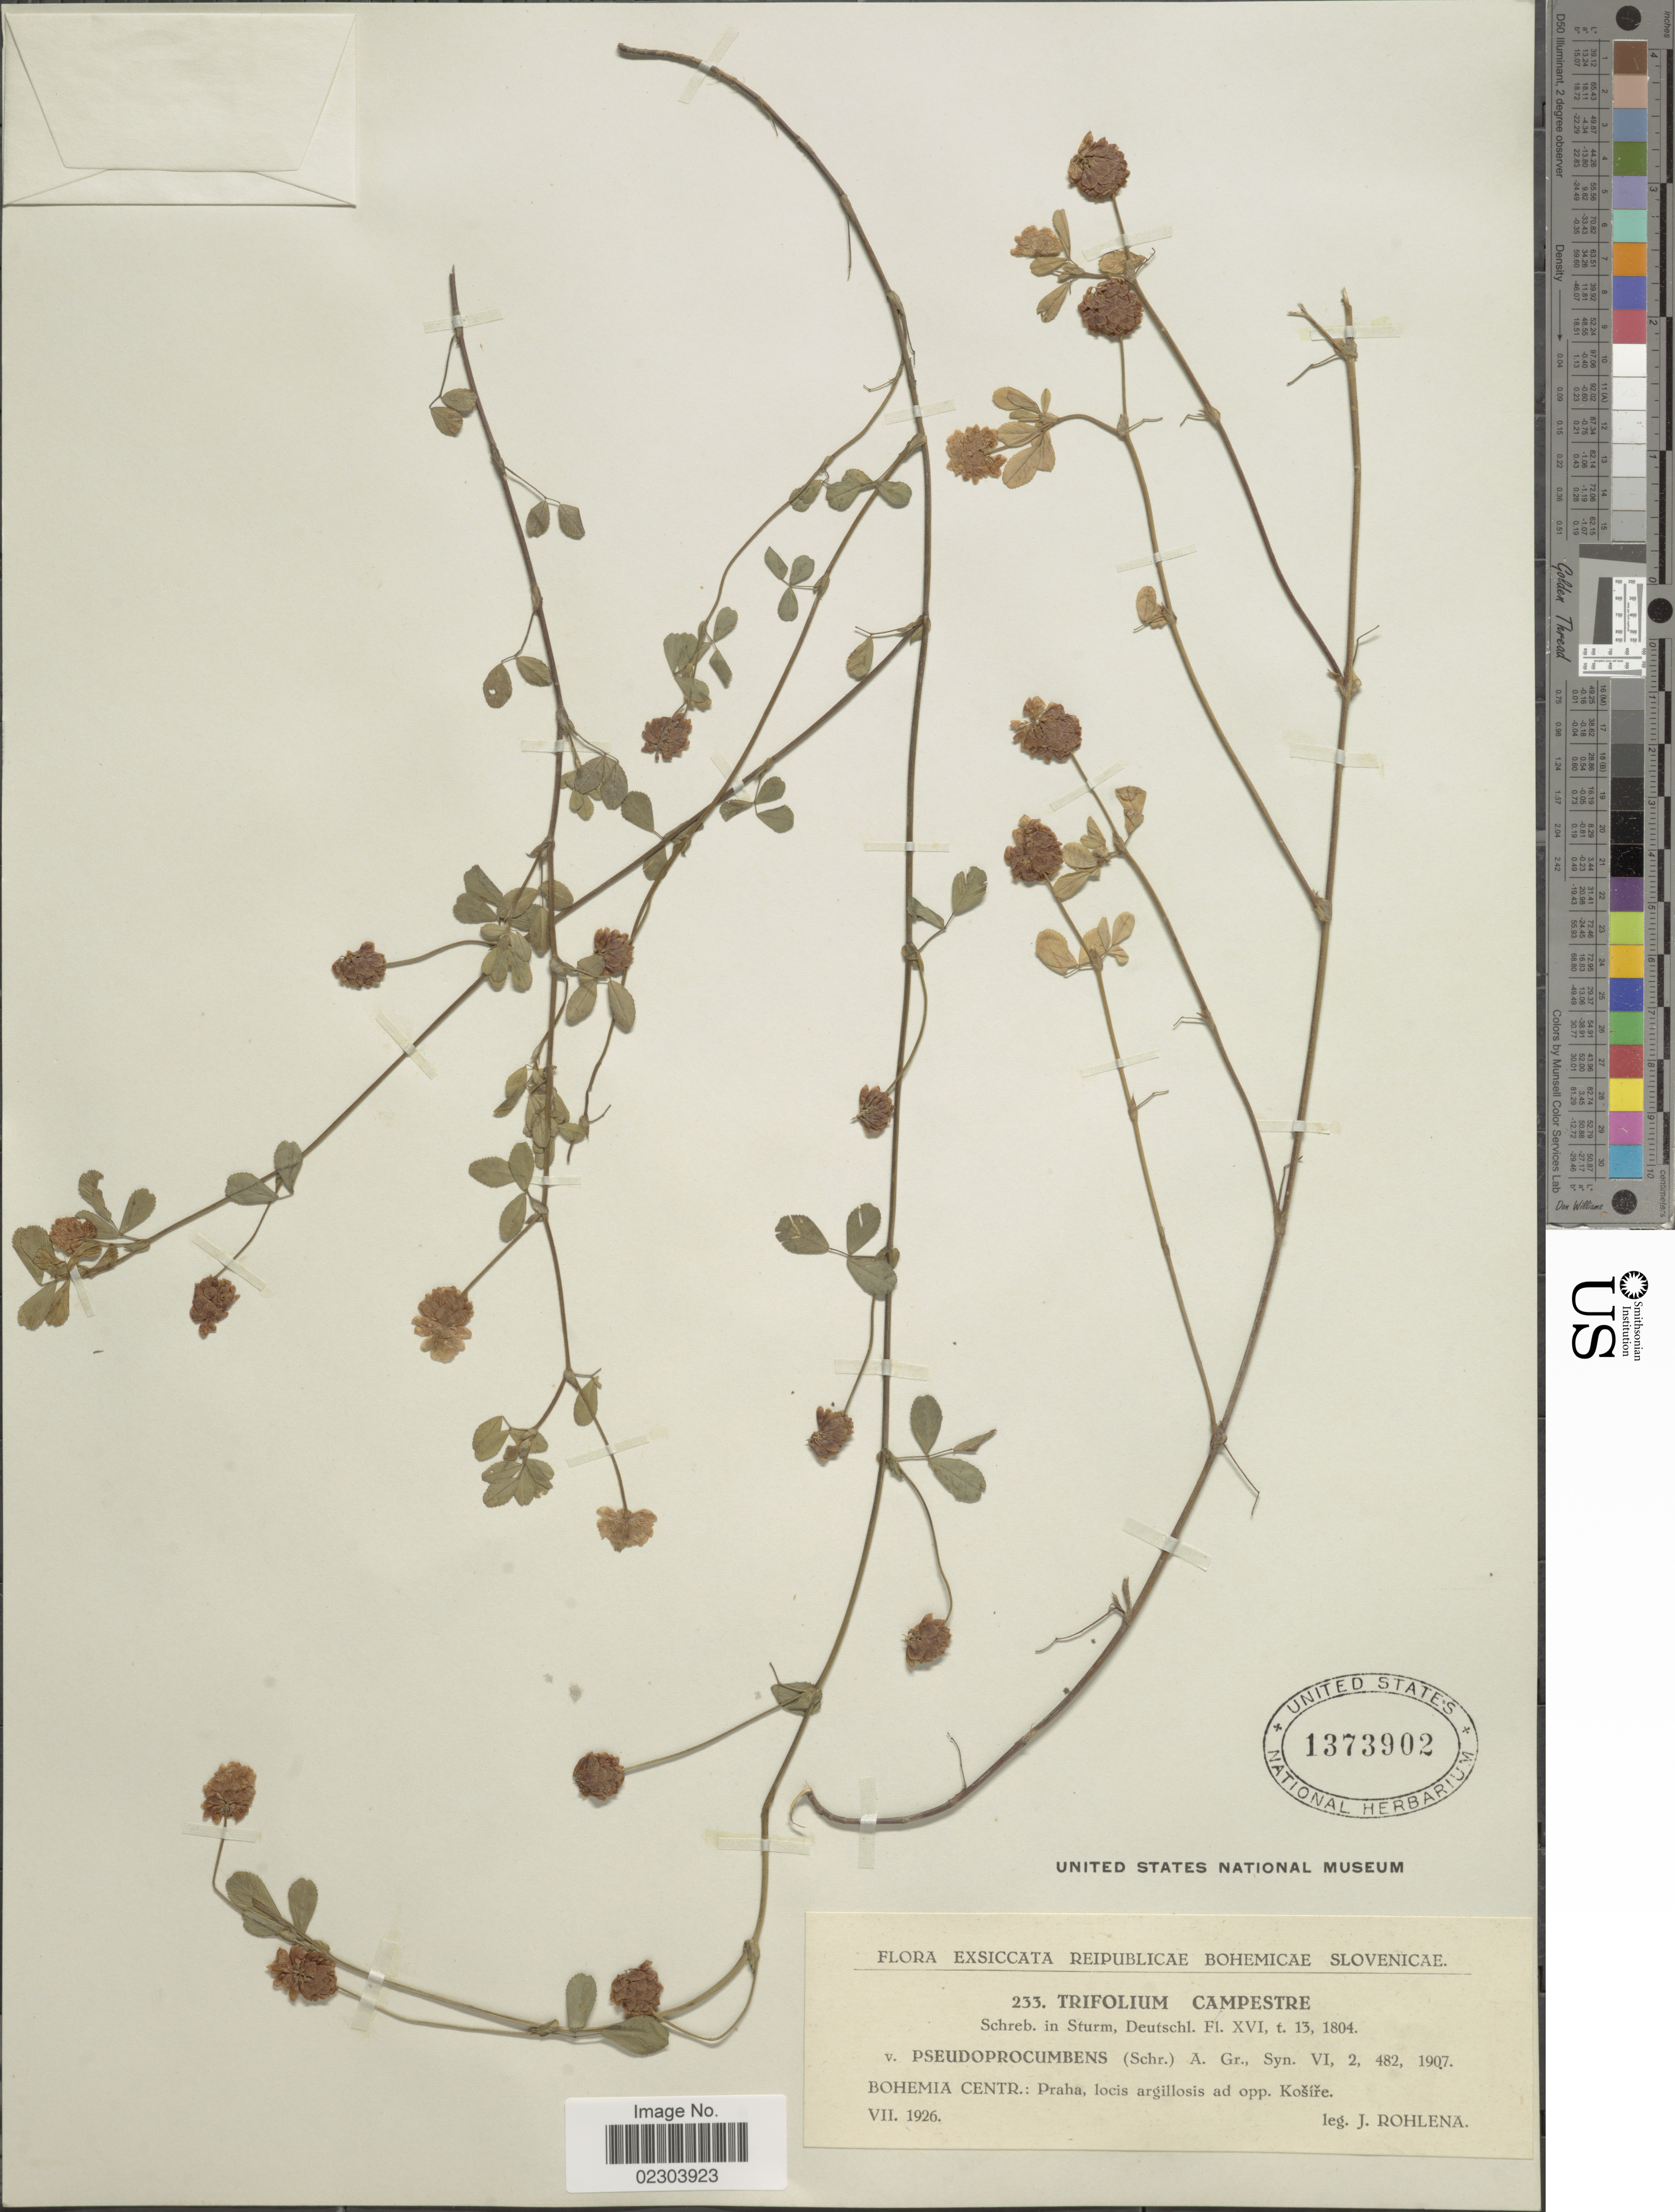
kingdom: Plantae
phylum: Tracheophyta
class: Magnoliopsida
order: Fabales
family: Fabaceae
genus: Trifolium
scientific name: Trifolium campestre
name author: Schreb.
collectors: J. Rohlena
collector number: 233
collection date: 1926-07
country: Slovenia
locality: Bohemia Centr.: Praha, locis argillosis ad opp. Kosire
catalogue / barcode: US 1373902